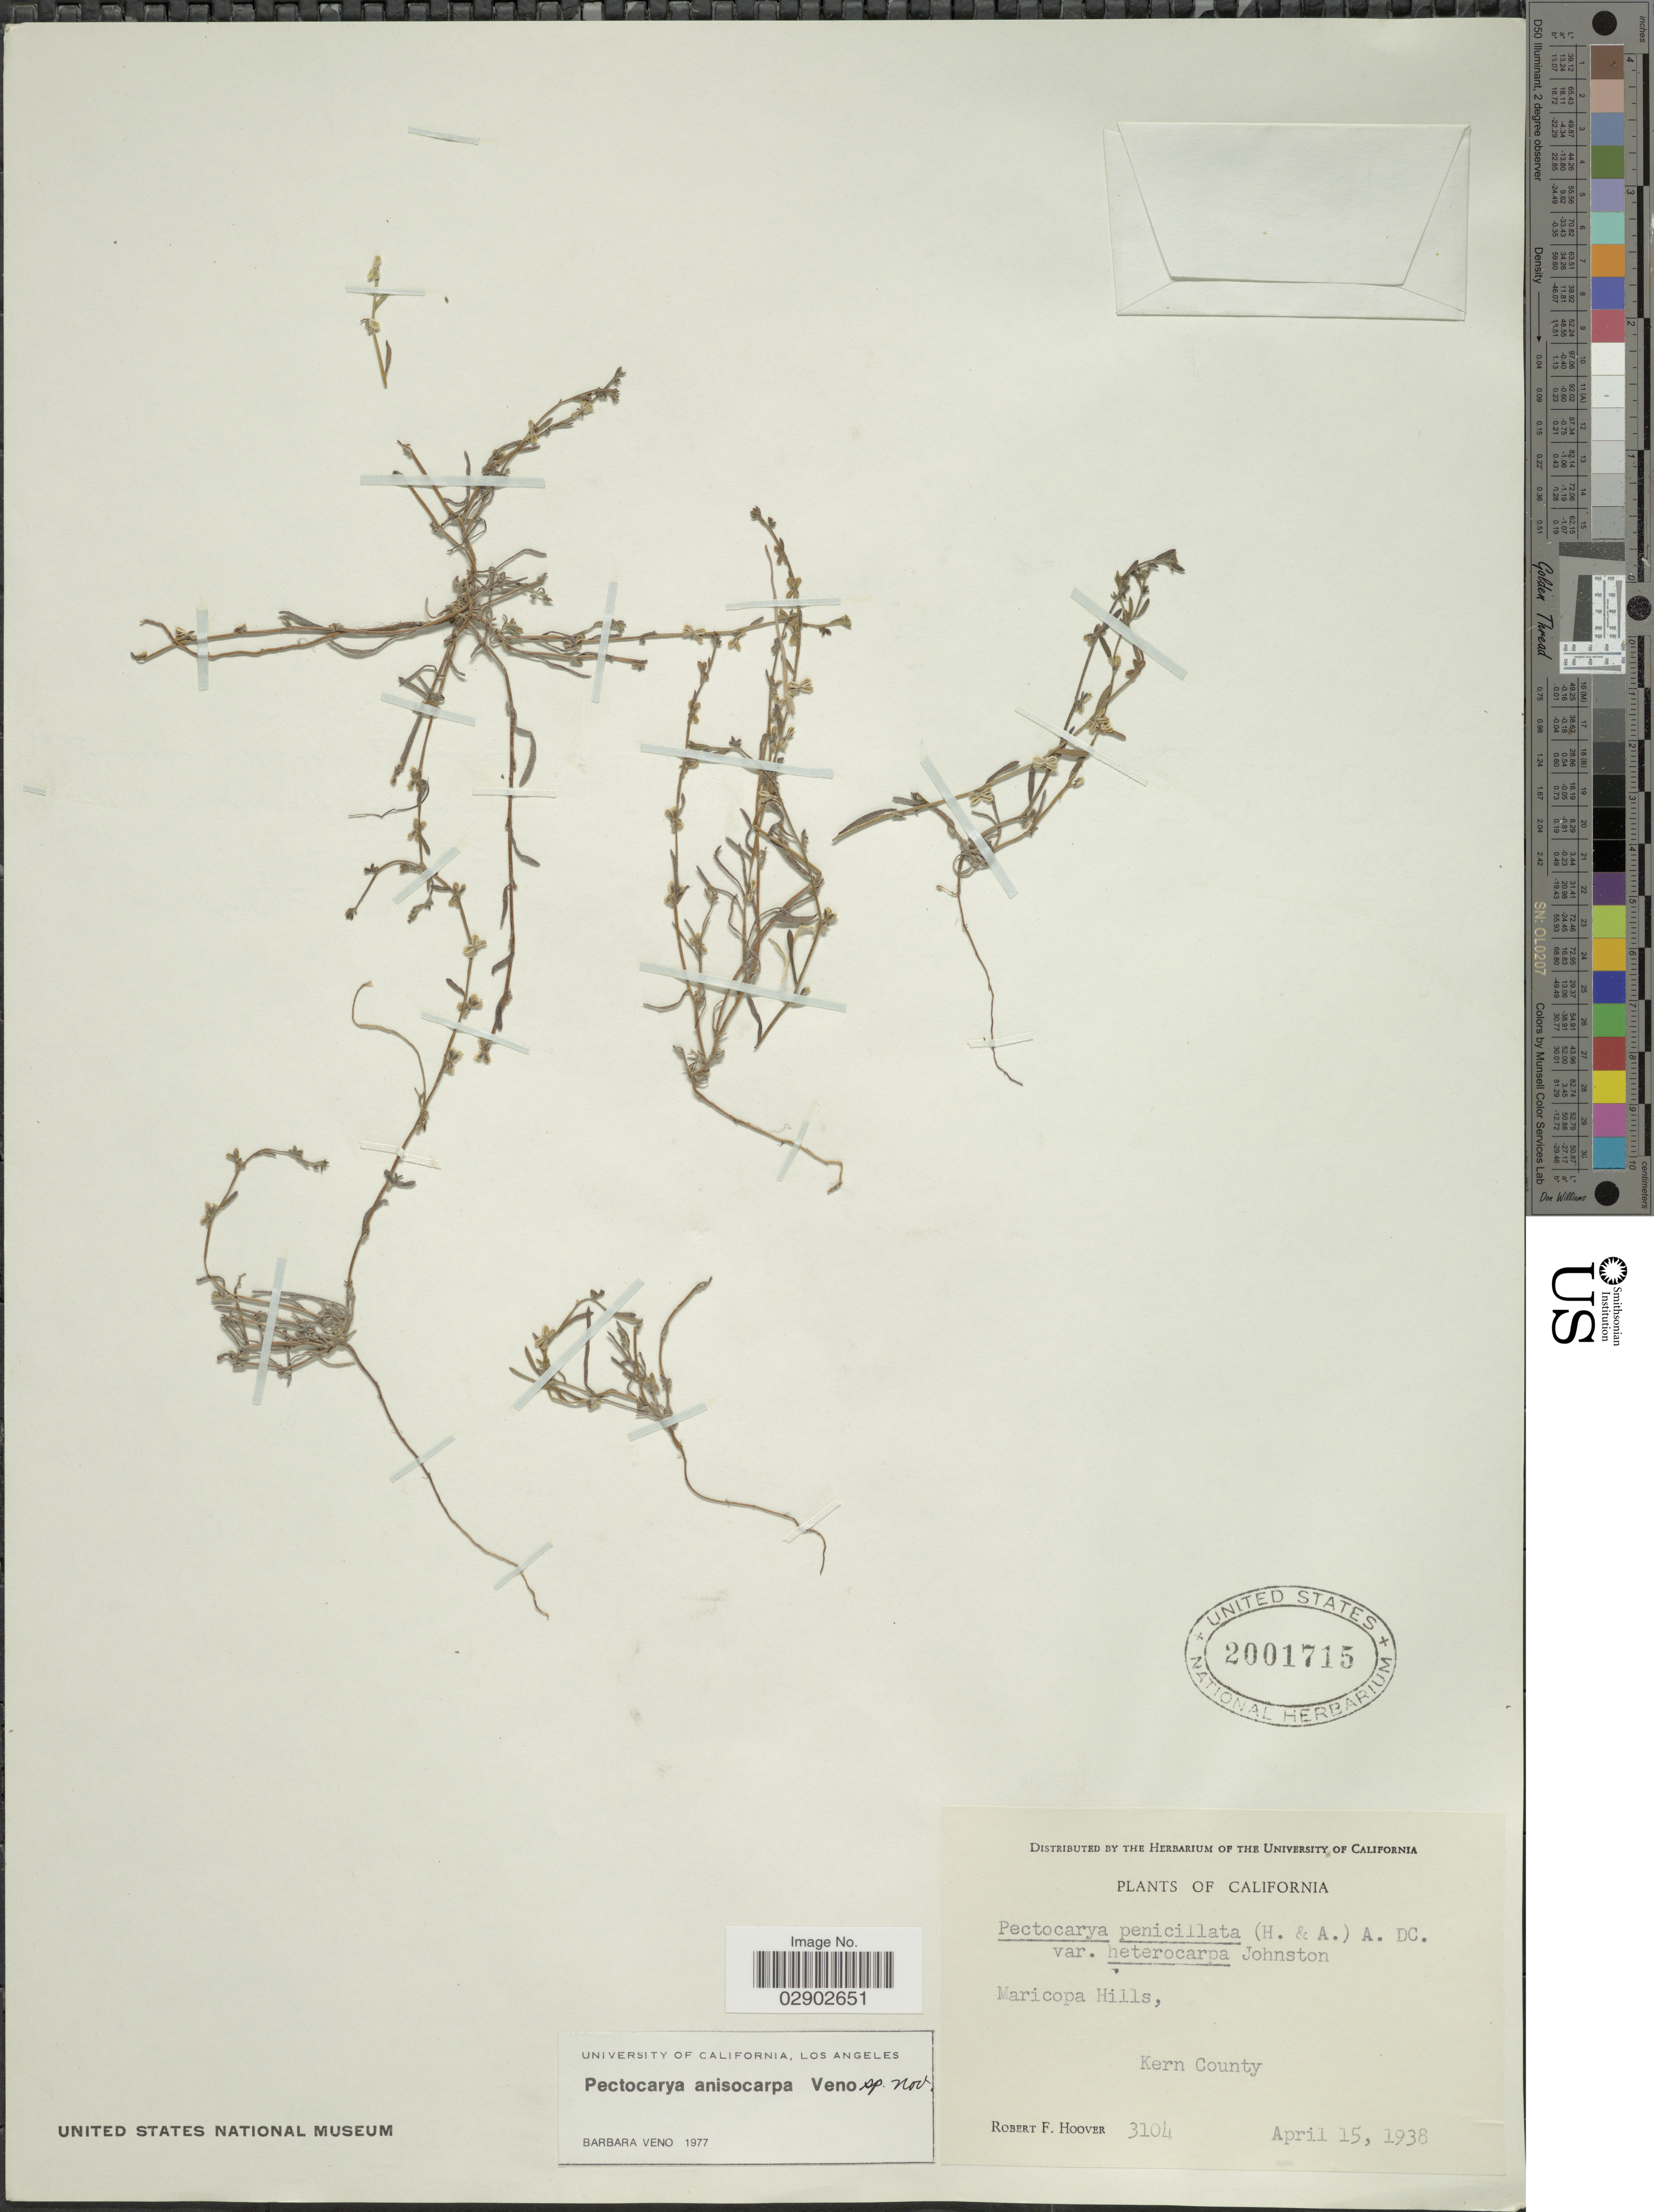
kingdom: Plantae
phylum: Tracheophyta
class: Magnoliopsida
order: Boraginales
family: Boraginaceae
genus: Pectocarya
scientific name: Pectocarya anisocarpa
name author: Veno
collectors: R. F. Hoover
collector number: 3104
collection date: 1938-04-15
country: United States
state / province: California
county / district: Kern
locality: Maricopa Hills, Kern County.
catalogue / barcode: US 2001715